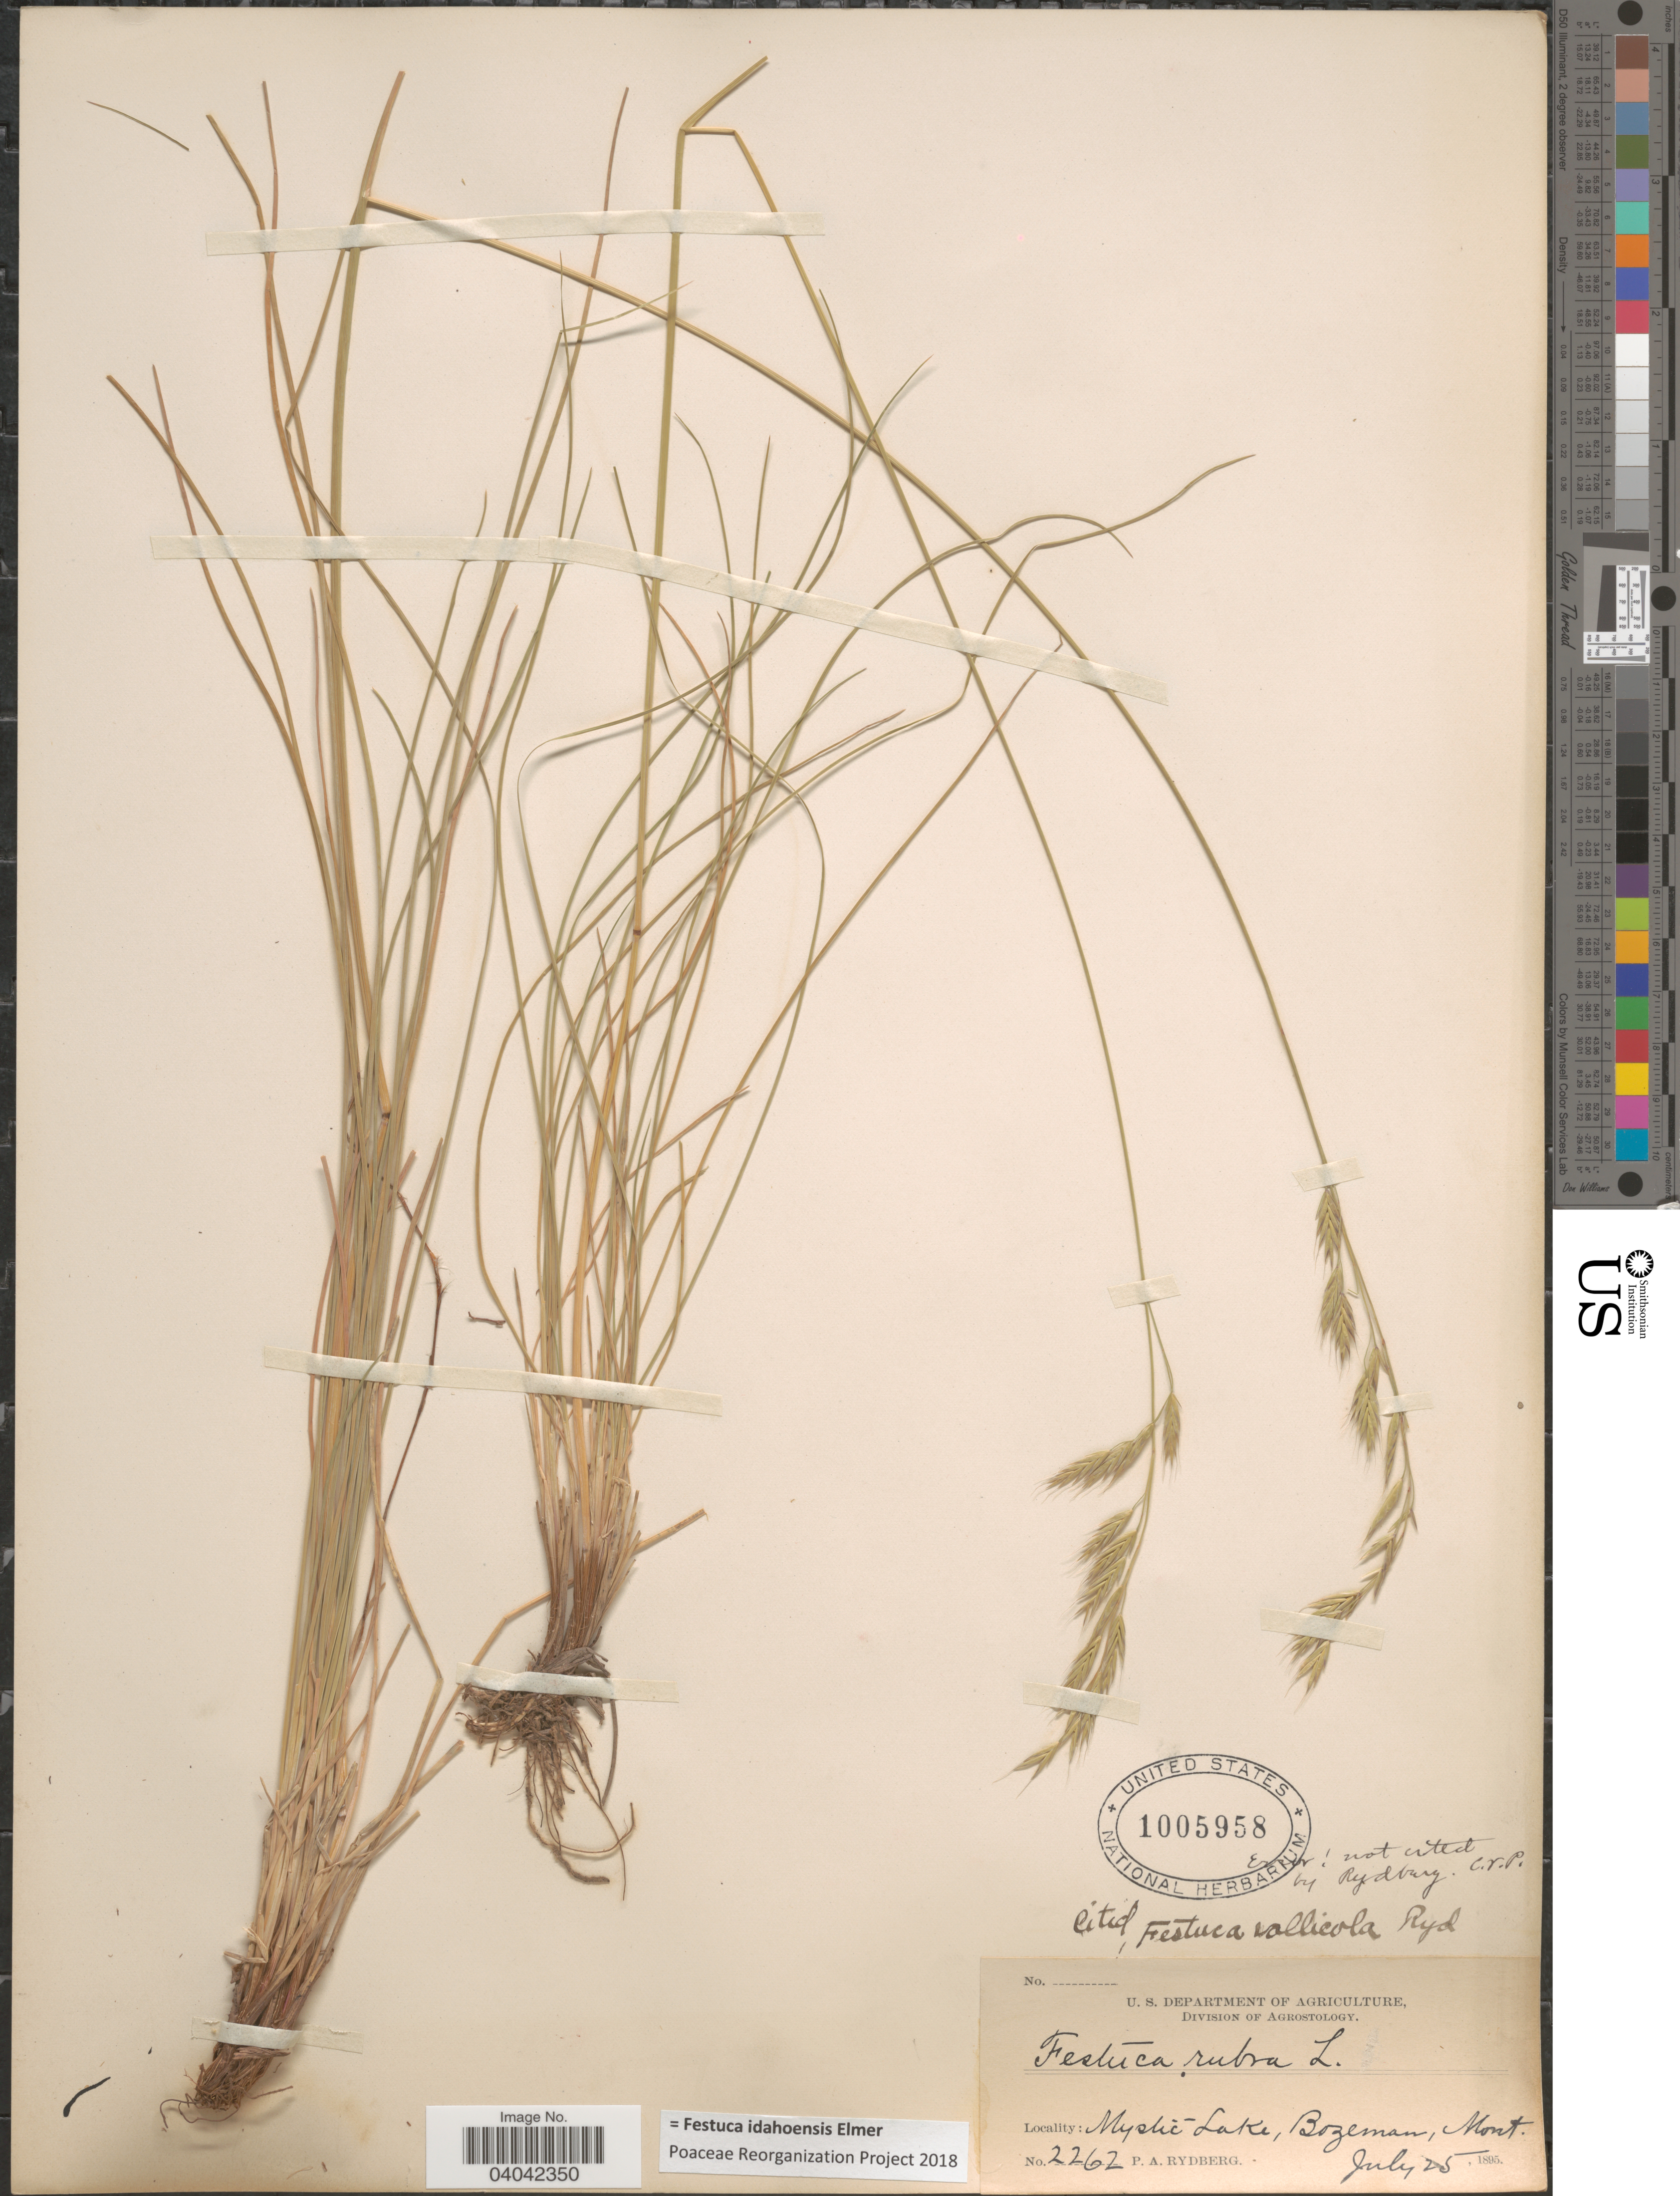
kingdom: Plantae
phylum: Tracheophyta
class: Liliopsida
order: Poales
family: Poaceae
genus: Festuca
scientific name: Festuca idahoensis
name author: Elmer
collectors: P. A. Rydberg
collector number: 2262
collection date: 1895-07-25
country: United States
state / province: Montana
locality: Mystic Lake, Bozeman.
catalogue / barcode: US 1005958